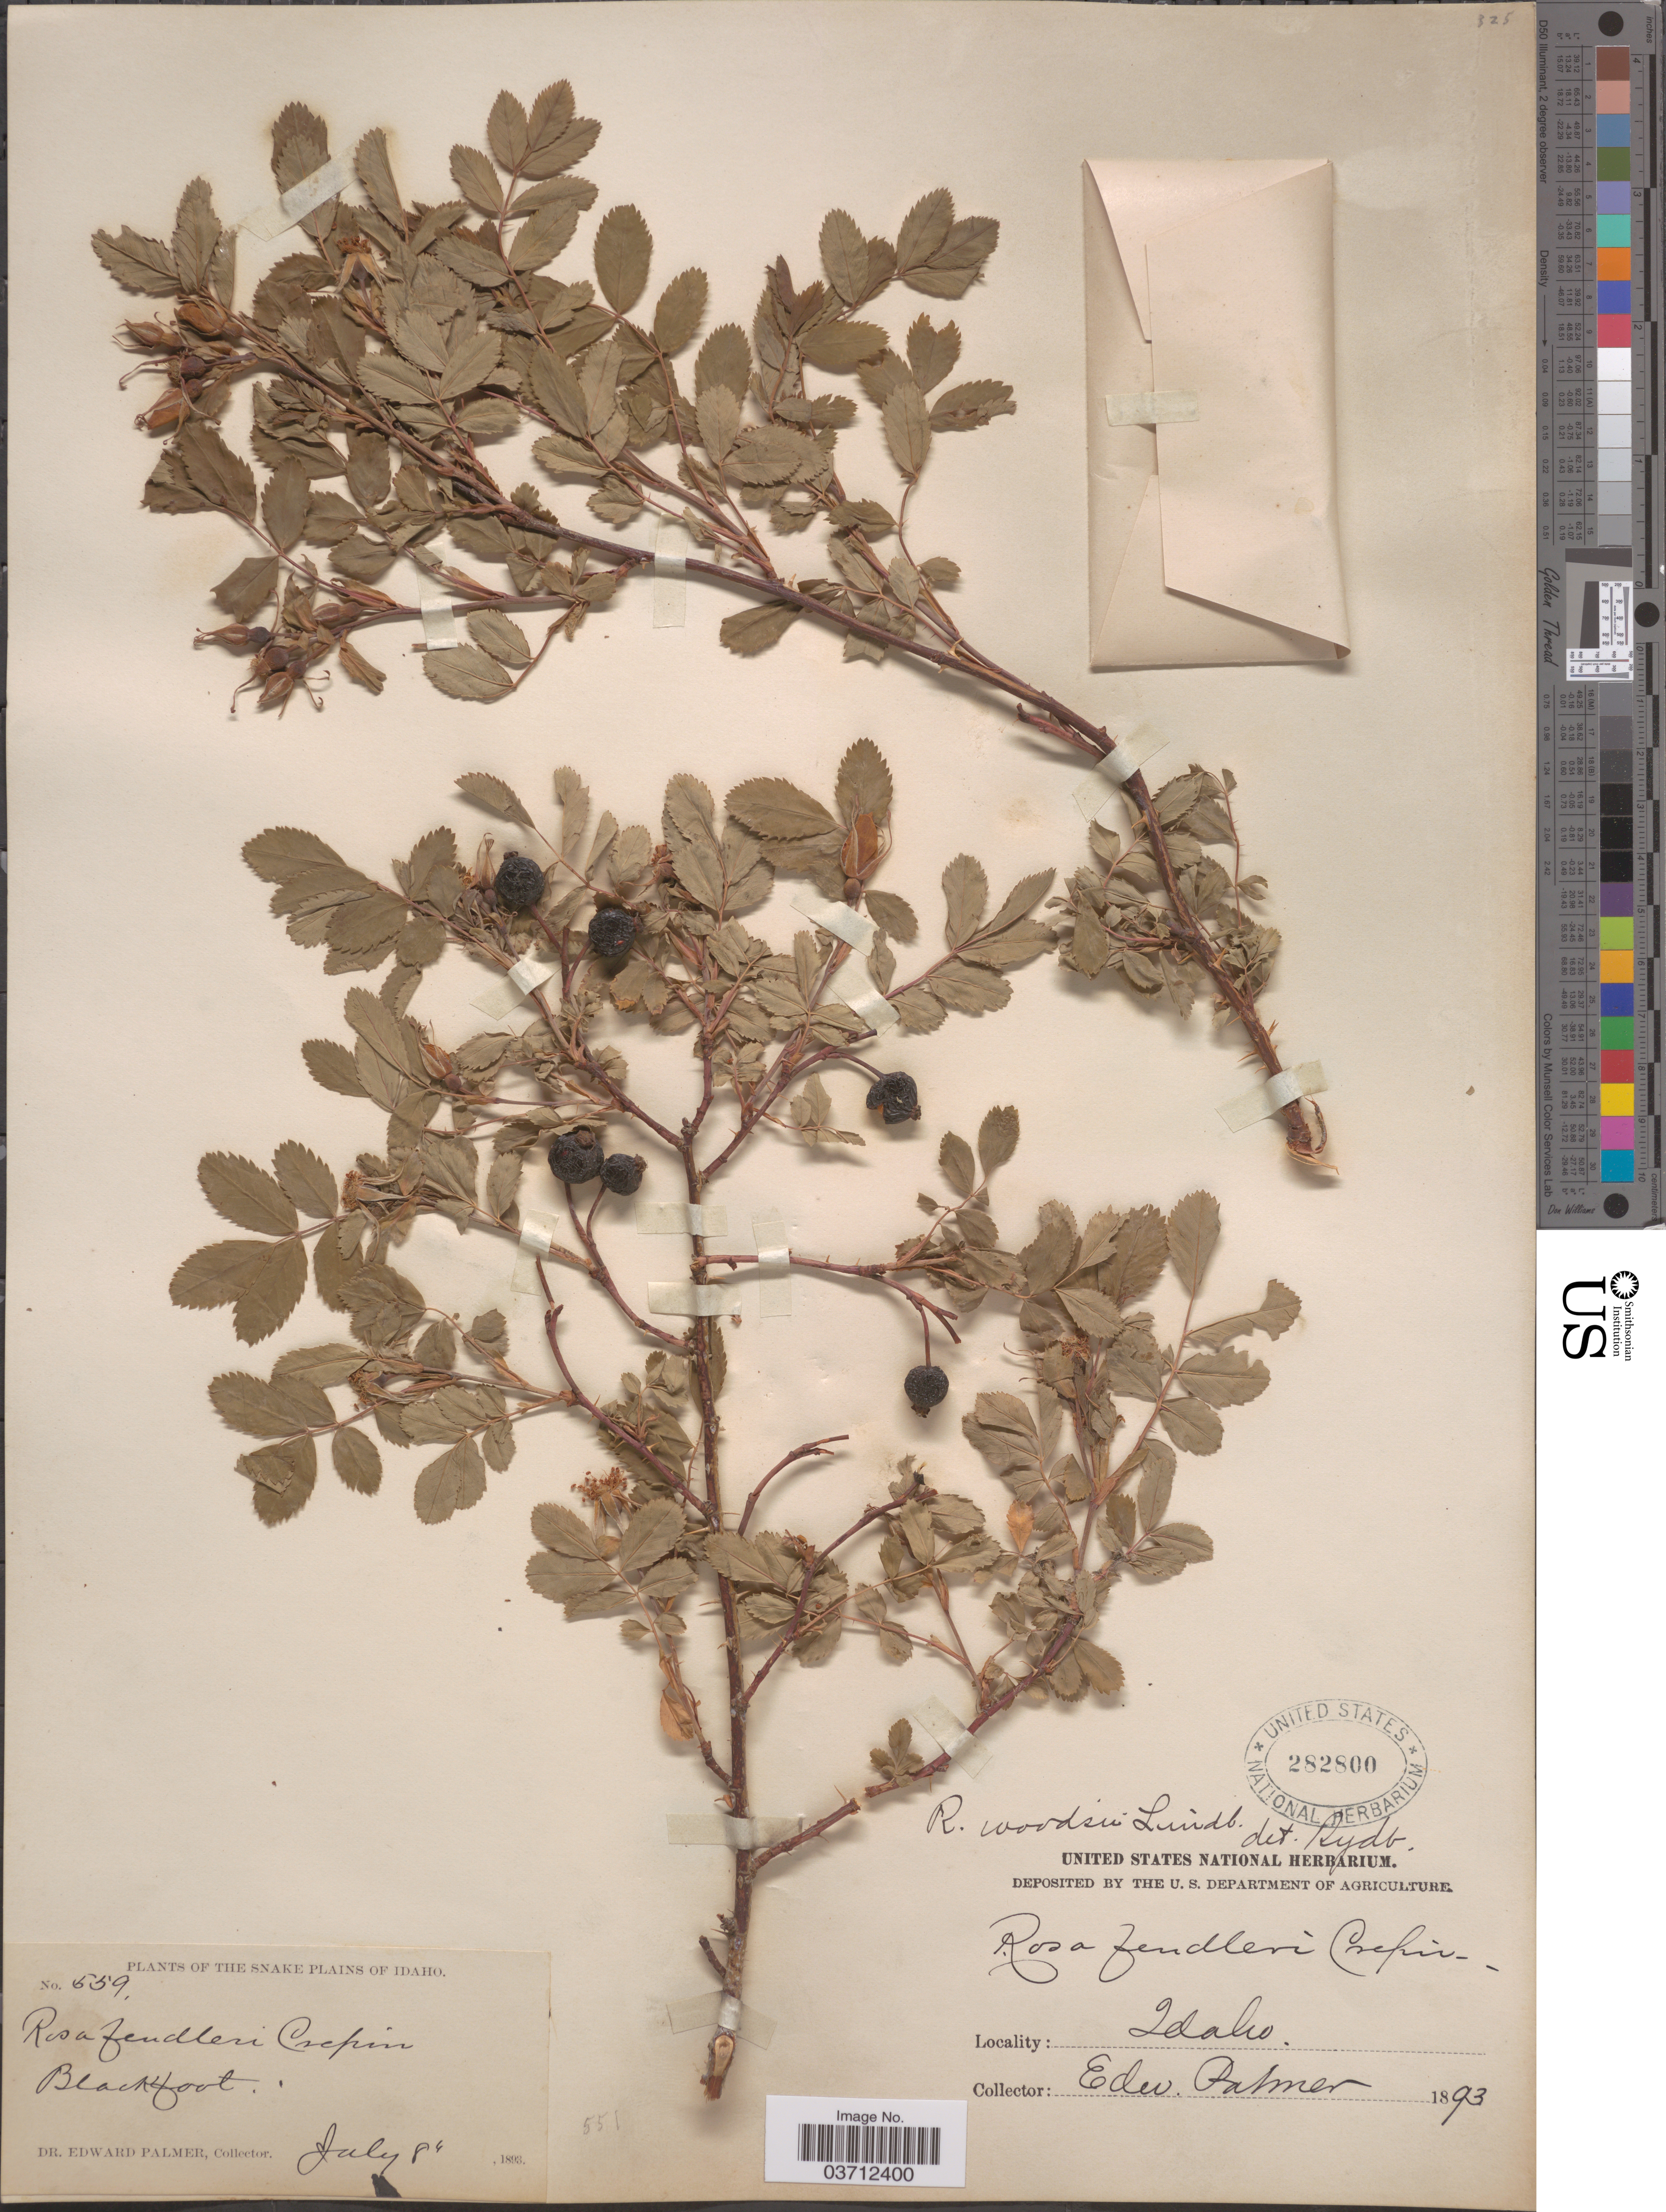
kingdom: Plantae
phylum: Tracheophyta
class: Magnoliopsida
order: Rosales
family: Rosaceae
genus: Rosa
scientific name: Rosa woodsii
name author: Lindl.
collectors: E. Palmer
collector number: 559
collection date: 1893-07-08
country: United States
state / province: Idaho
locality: Snake Plains. Blackfoot.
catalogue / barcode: US 282800